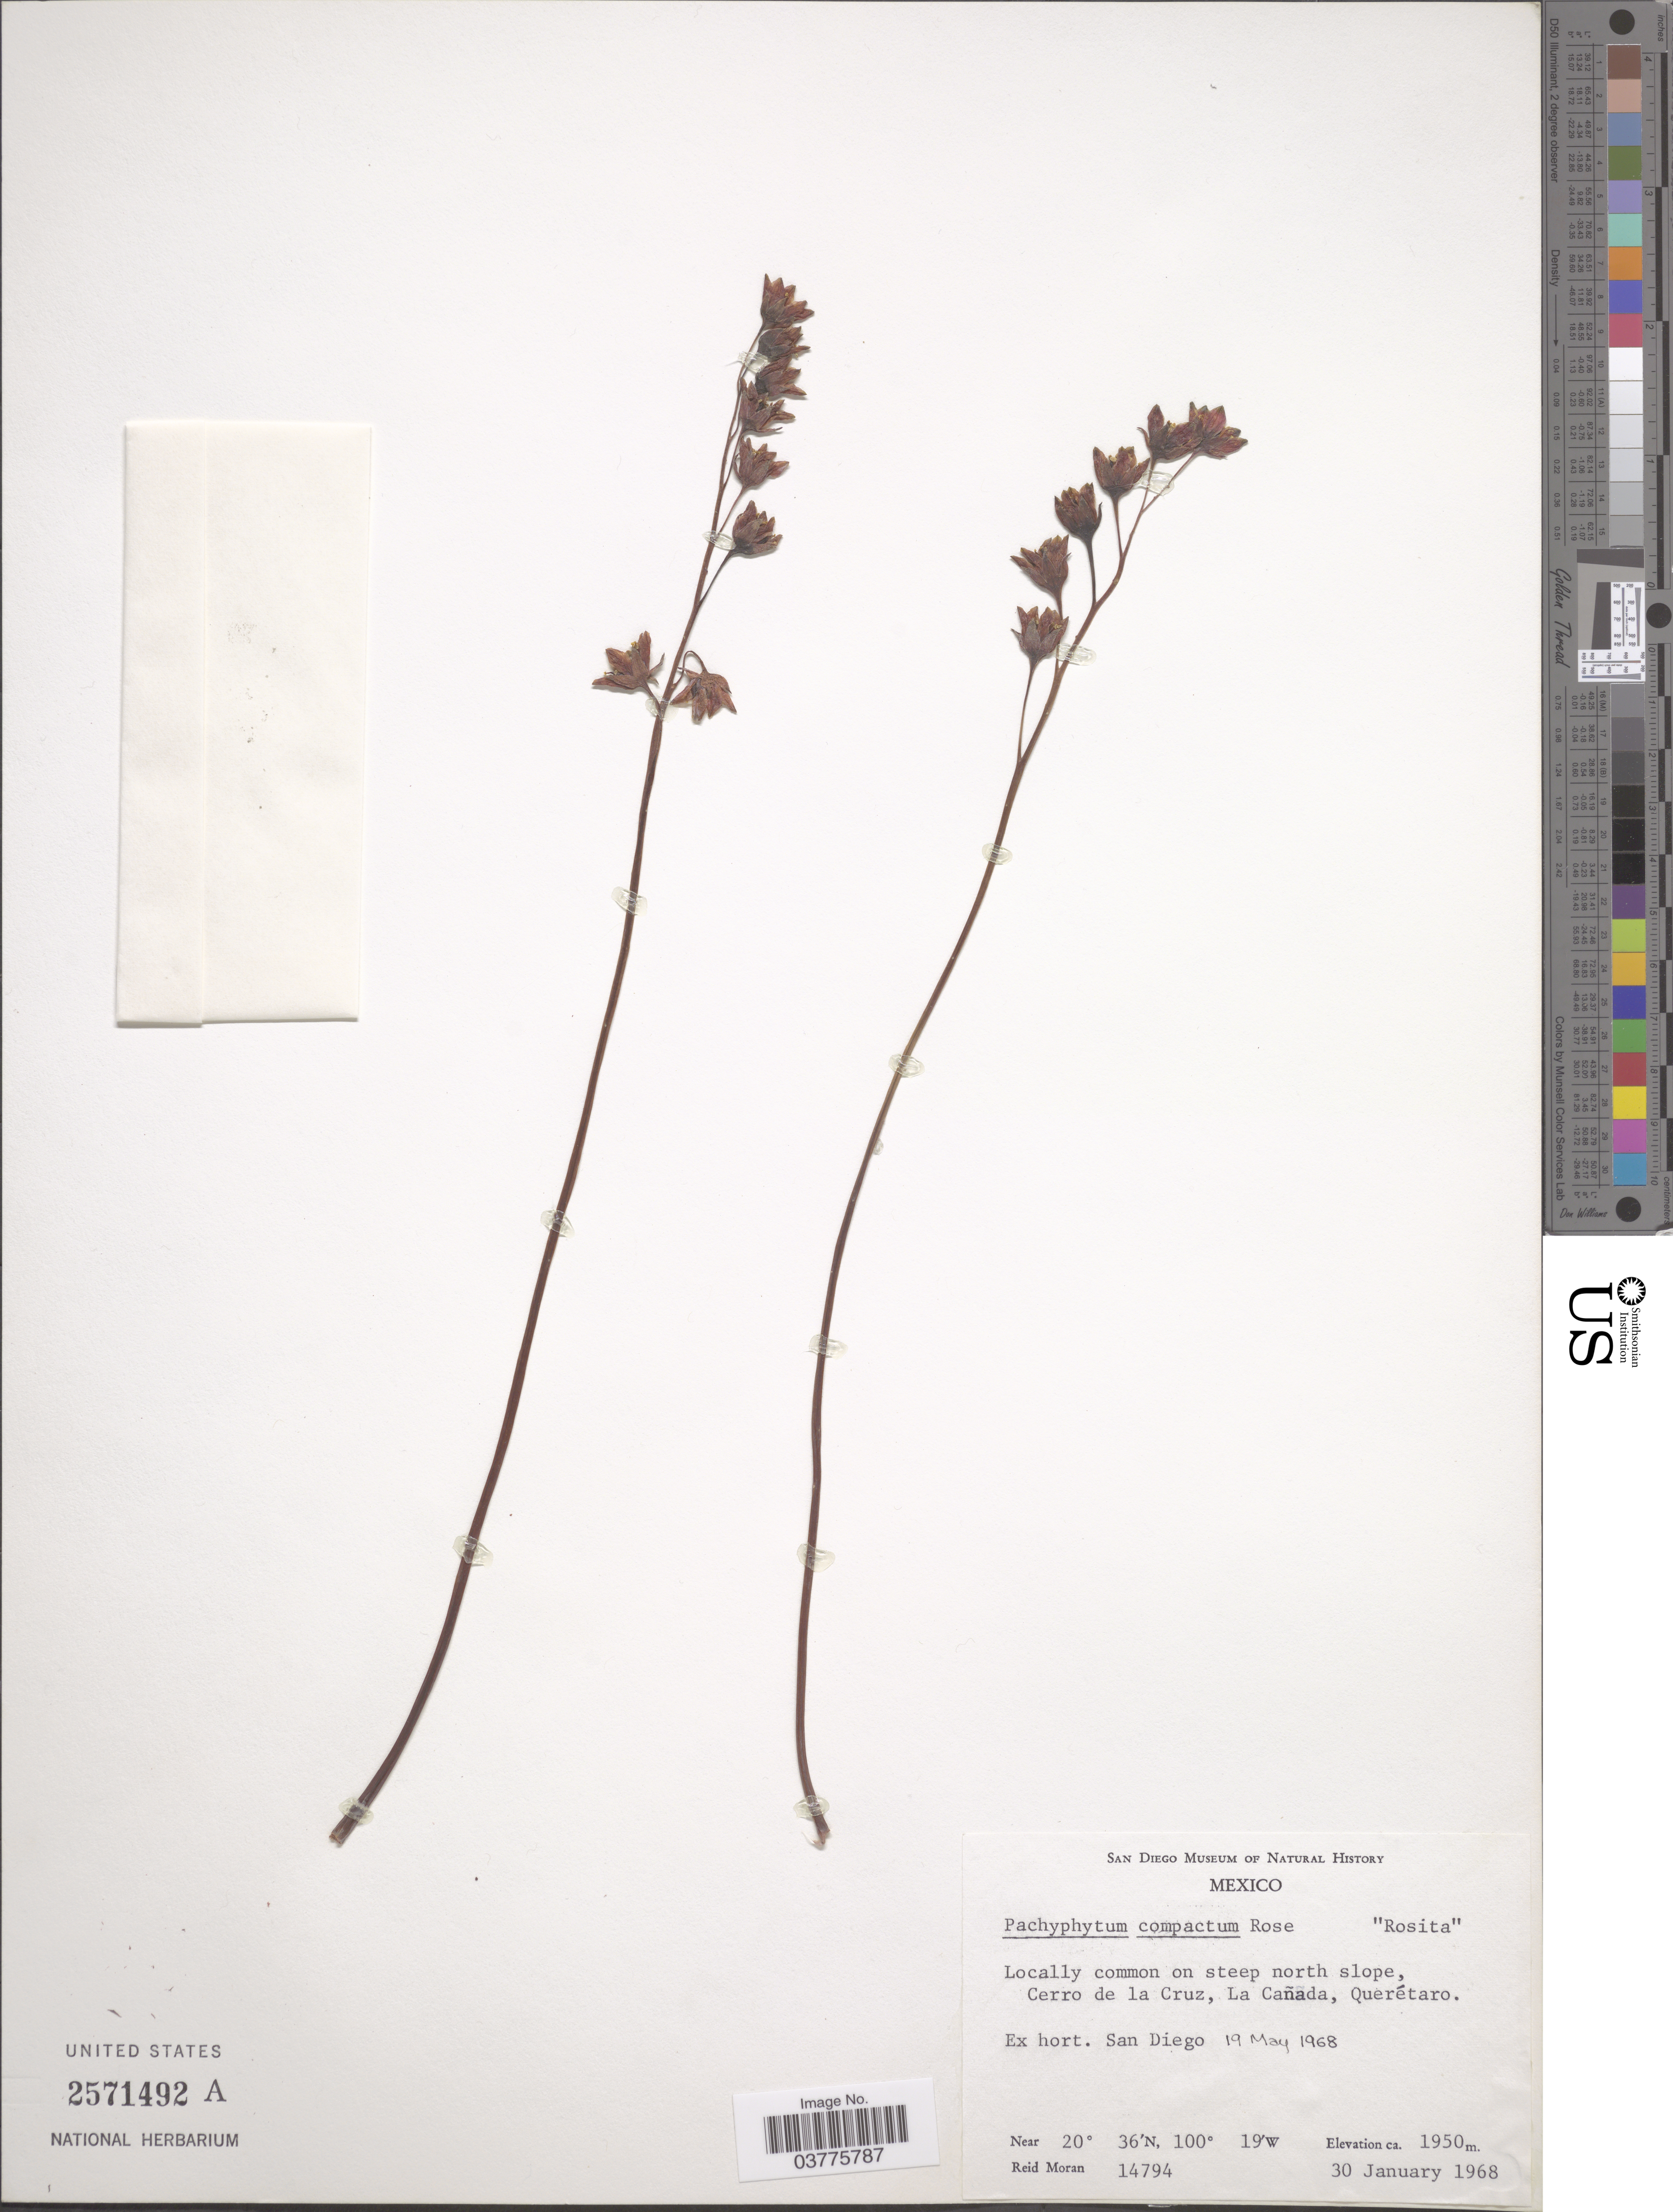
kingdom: Plantae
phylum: Tracheophyta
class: Magnoliopsida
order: Saxifragales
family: Crassulaceae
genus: Pachyphytum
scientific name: Pachyphytum compactum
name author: Rose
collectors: R. Moran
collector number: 14794?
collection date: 1968-01-30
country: United States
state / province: California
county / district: San Diego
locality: Ex hort. San Diego.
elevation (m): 1950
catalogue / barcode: US 2571492